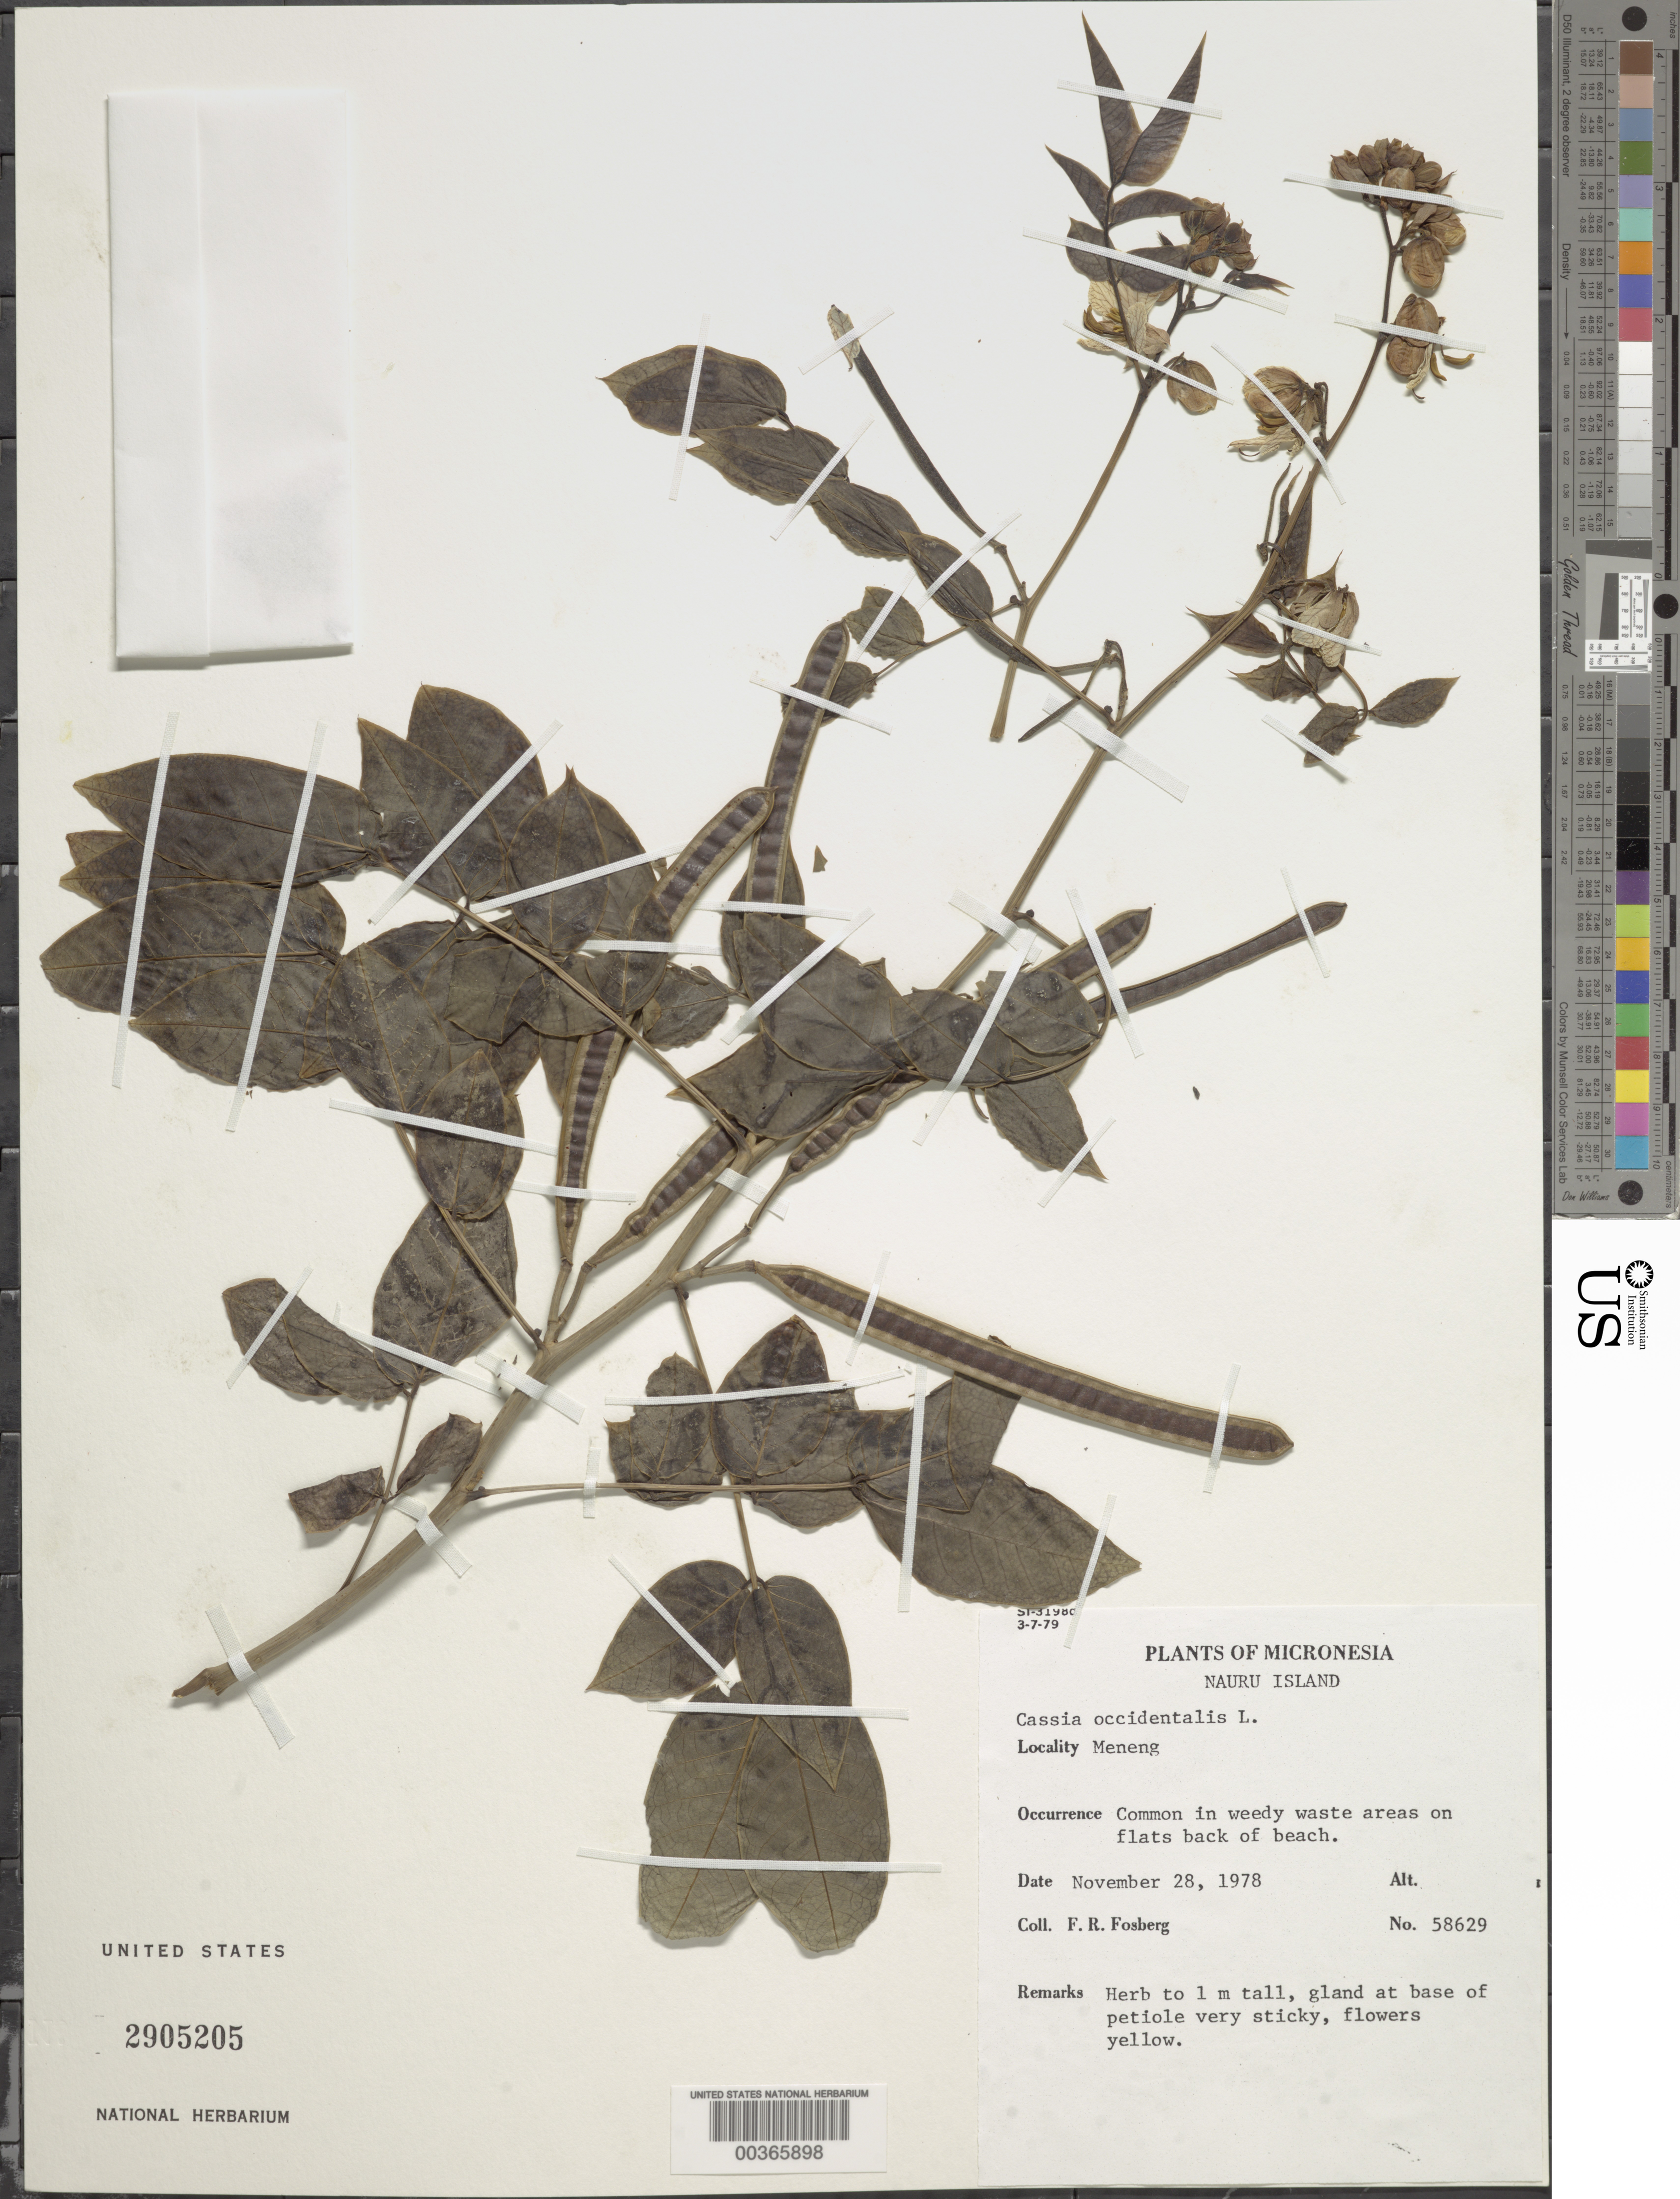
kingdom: Plantae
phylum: Tracheophyta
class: Magnoliopsida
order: Fabales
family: Fabaceae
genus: Senna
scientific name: Senna occidentalis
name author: (L.) Link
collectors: F. R. Fosberg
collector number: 58629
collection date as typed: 28 Nov 1978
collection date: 1978-11-28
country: Nauru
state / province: Meneng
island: Nauru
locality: Meneng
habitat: Weedy waste areas on flats back of beach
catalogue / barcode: US 2905205